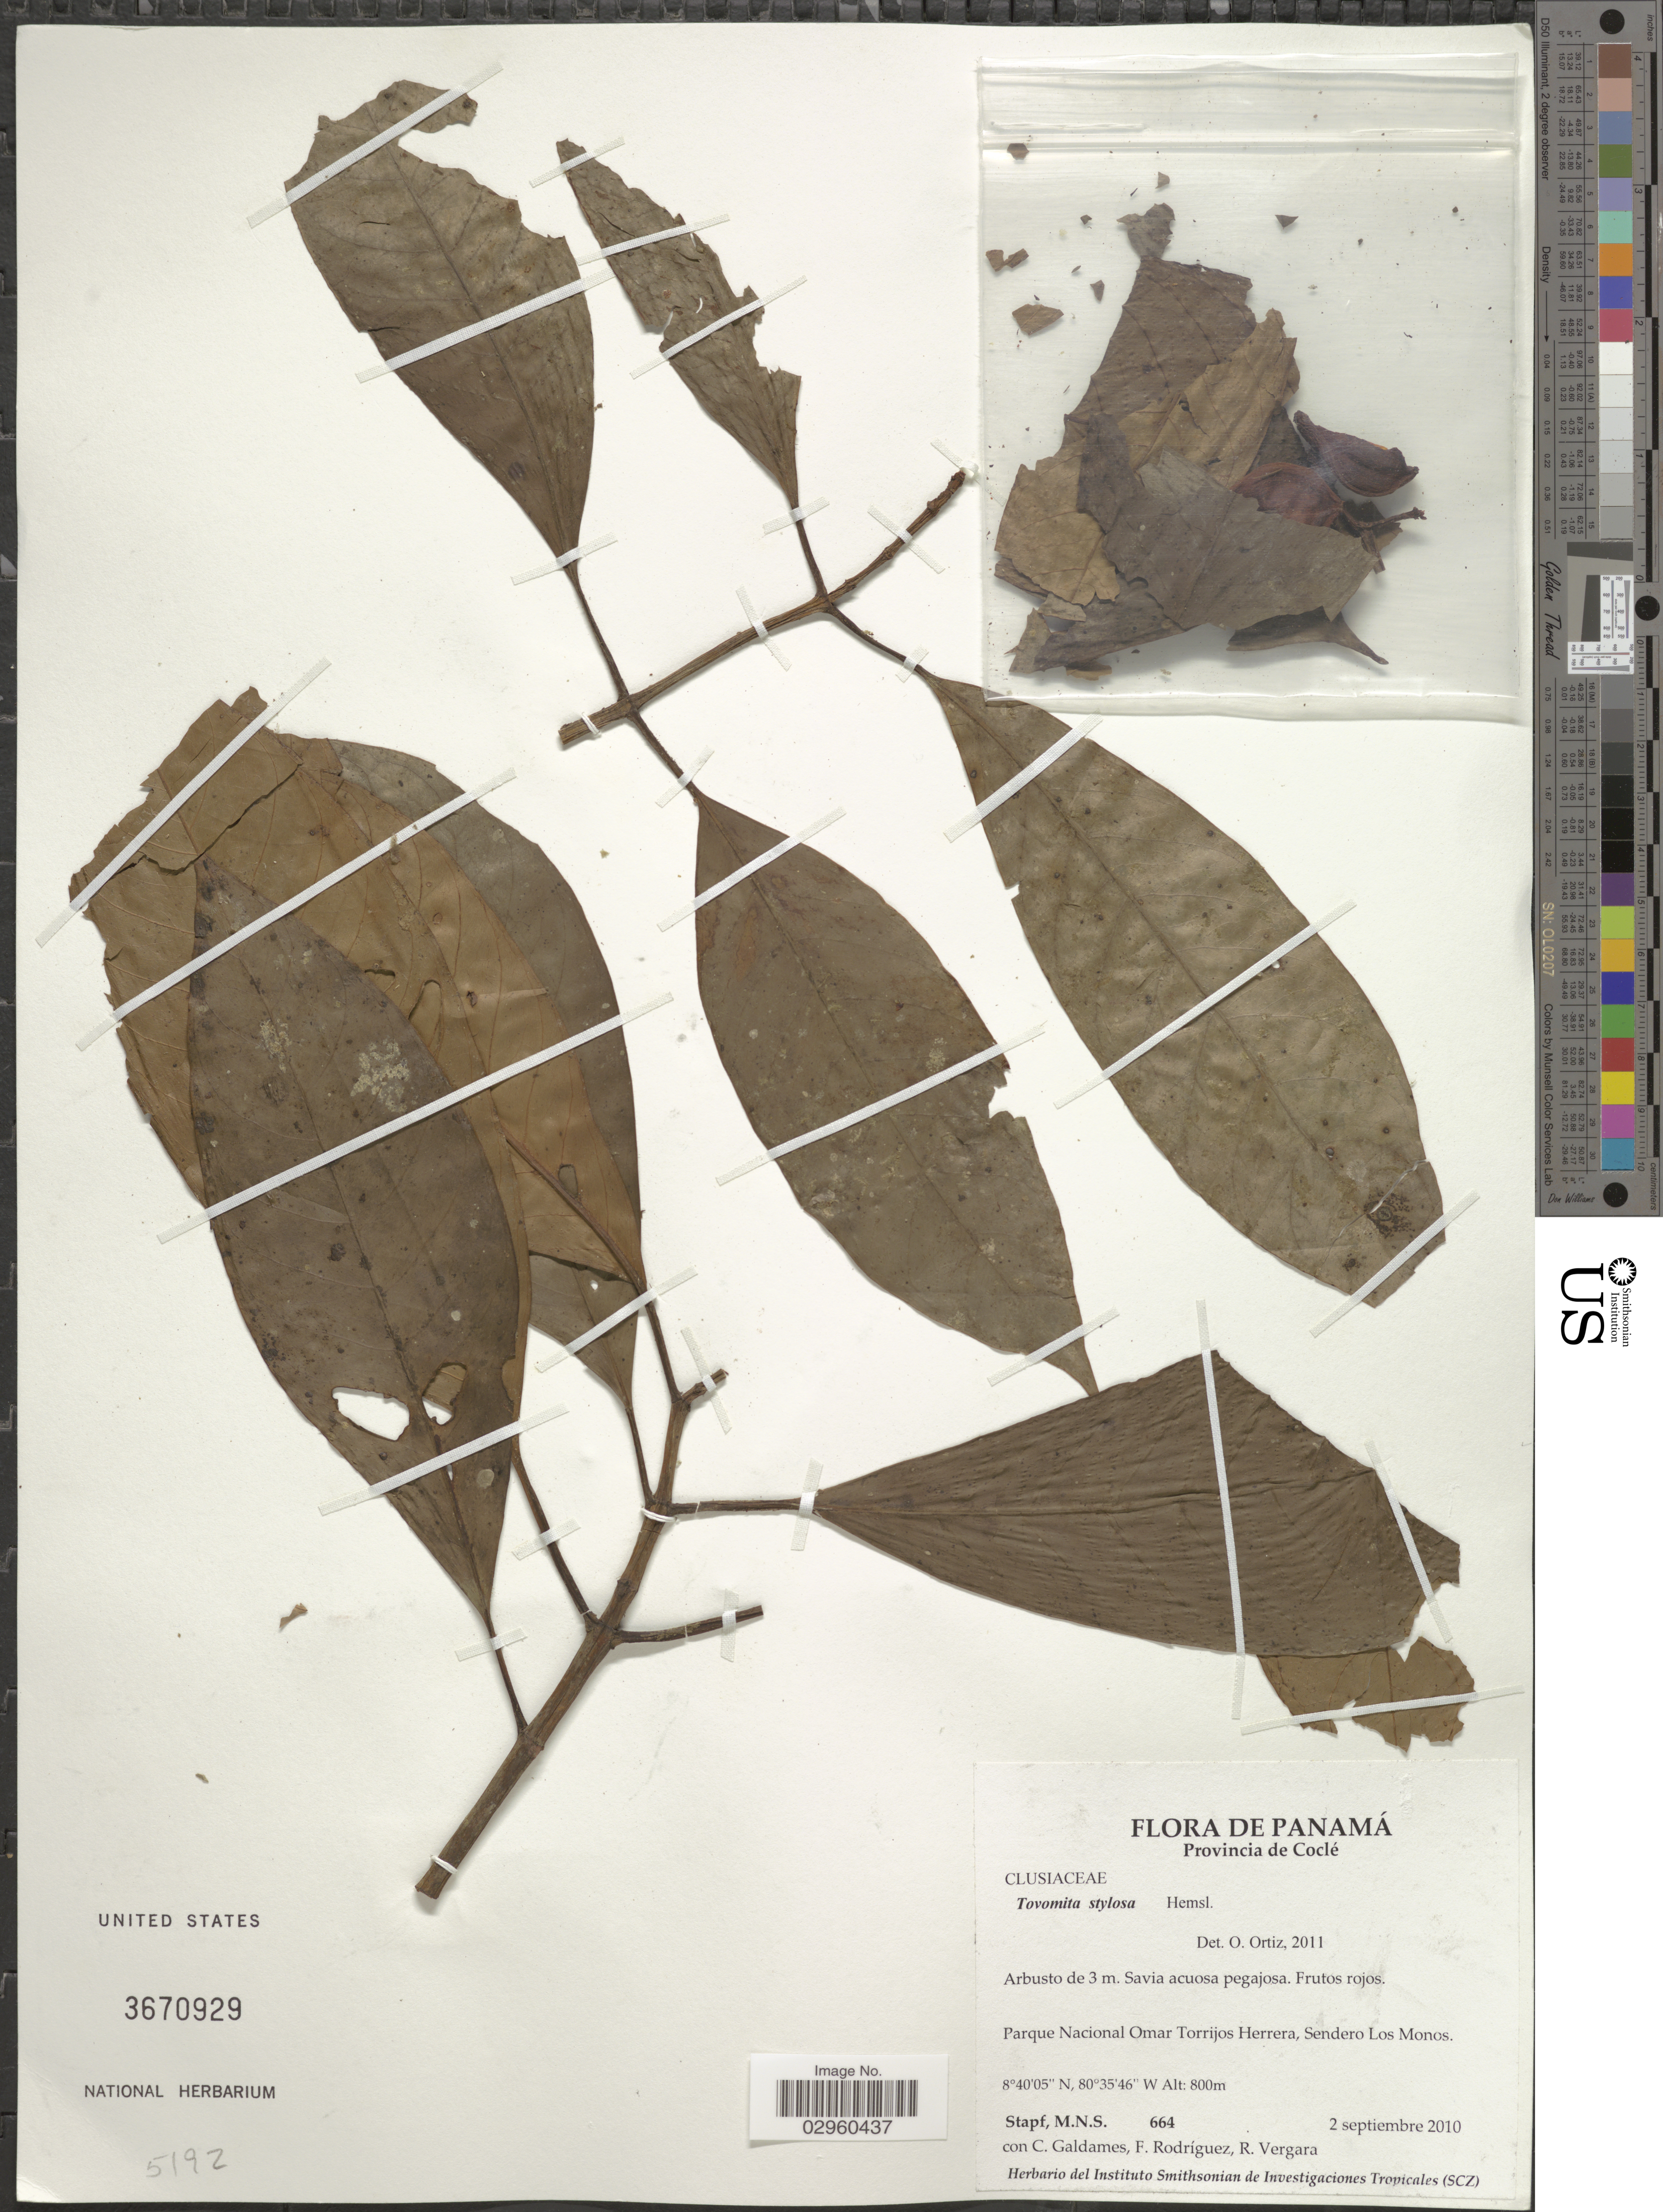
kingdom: Plantae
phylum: Tracheophyta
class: Magnoliopsida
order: Malpighiales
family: Clusiaceae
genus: Tovomita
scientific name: Tovomita stylosa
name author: Hemsl.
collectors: M. Stapf, C. Galdames, F. Rodriguez & R. Vergara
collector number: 664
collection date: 2010-09-02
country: Panama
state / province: Coclé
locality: Provincia de Coclé. Parque Nacional Omar Torrijos Herrera, Sendero Los Monos.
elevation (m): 800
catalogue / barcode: US 3670929